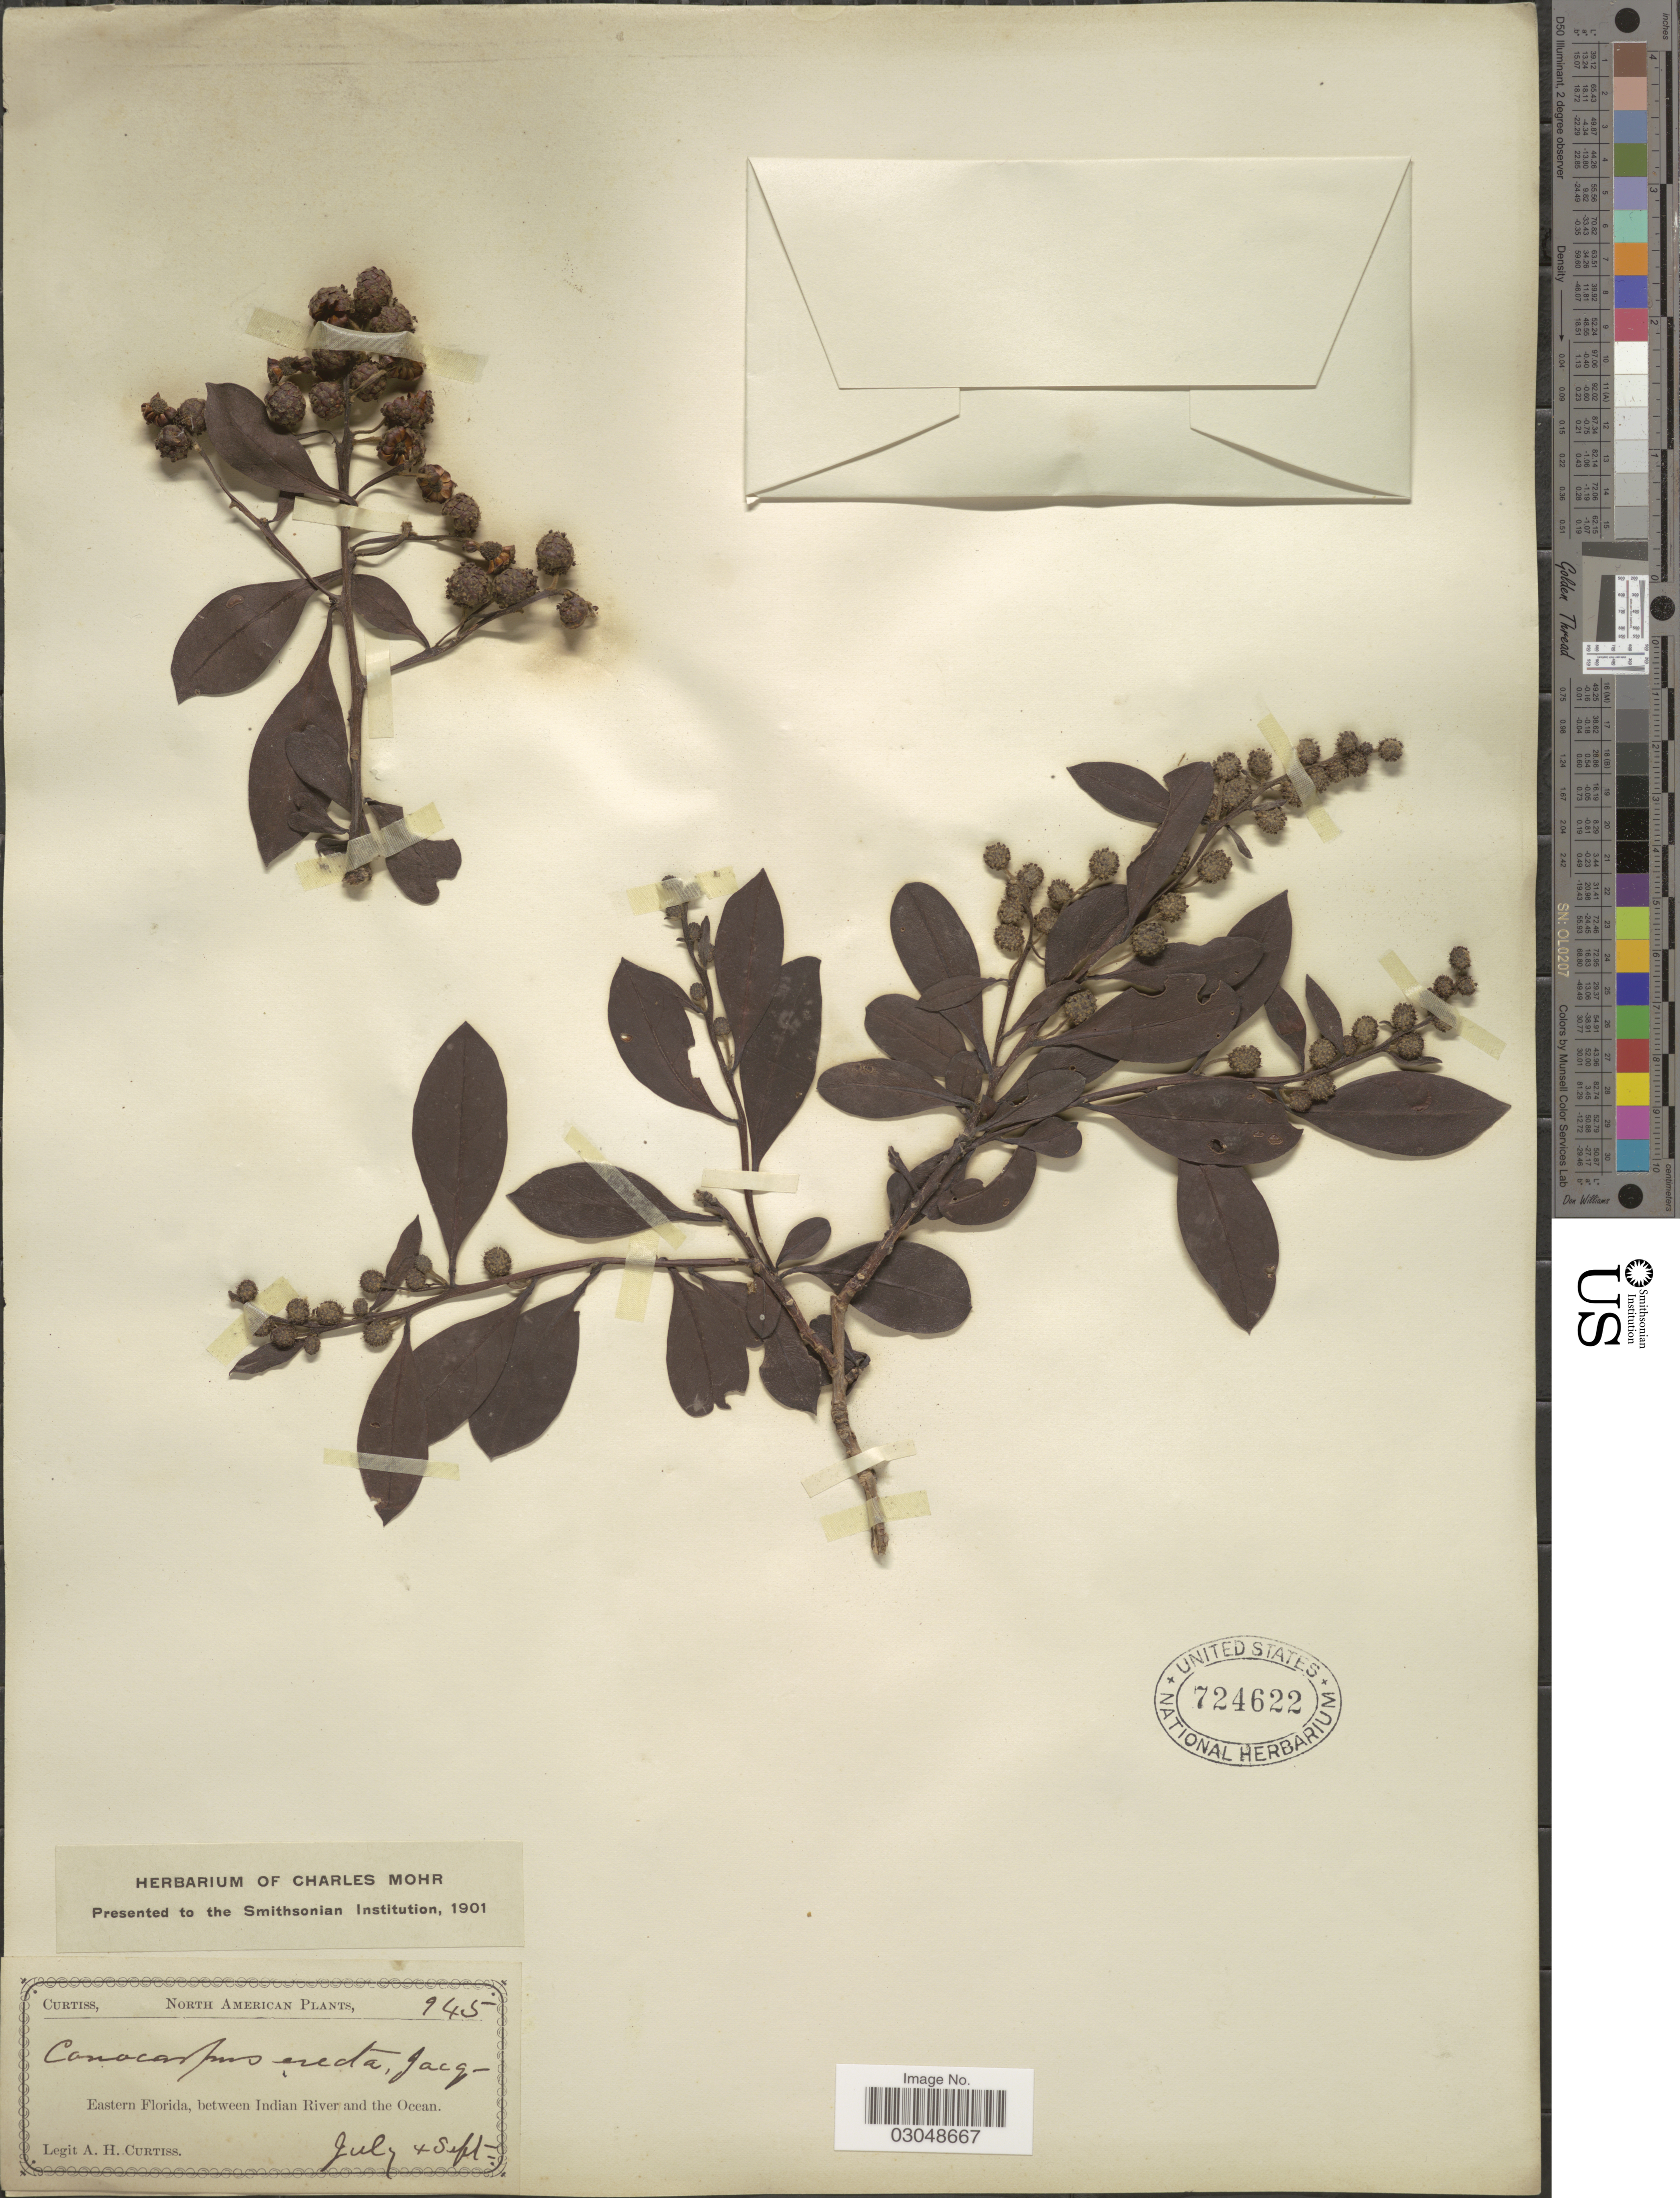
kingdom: Plantae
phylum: Tracheophyta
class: Magnoliopsida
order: Myrtales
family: Combretaceae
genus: Conocarpus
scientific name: Conocarpus erectus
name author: L.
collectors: A. H. Curtiss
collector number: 945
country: United States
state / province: Florida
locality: Eastern Florida, between Indian River and the Ocean.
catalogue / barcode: US 724622